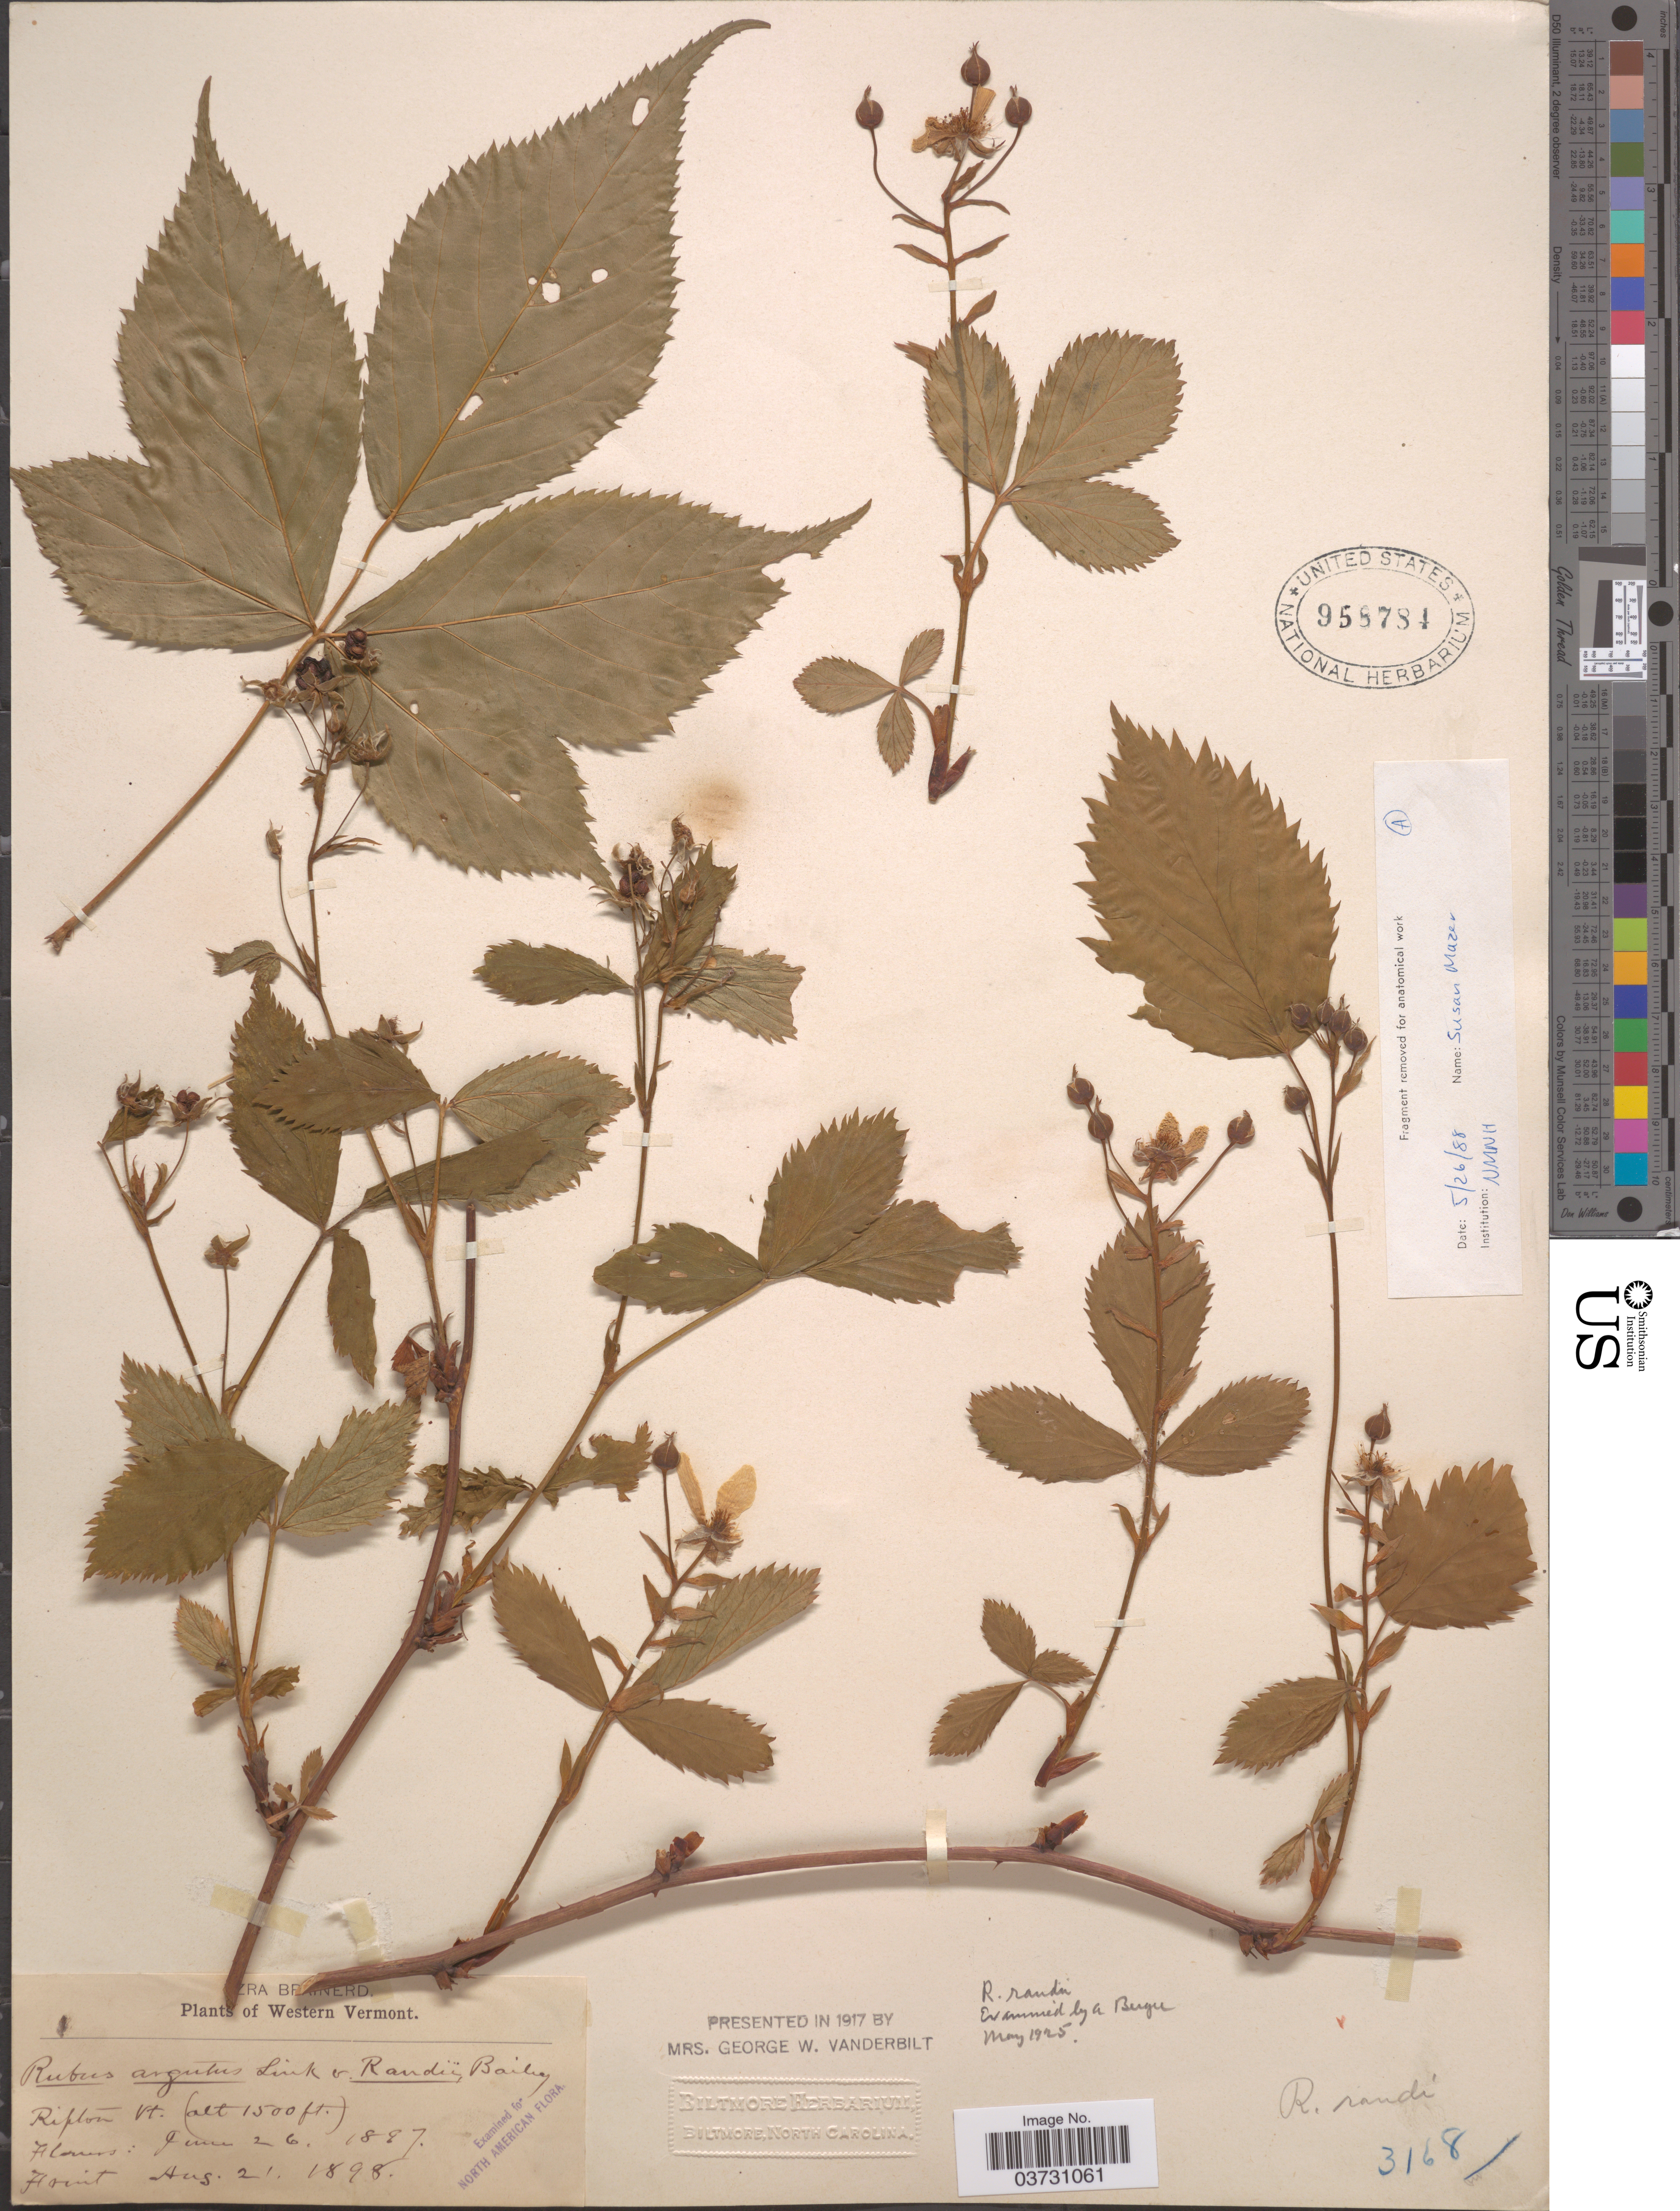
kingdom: Plantae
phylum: Tracheophyta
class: Magnoliopsida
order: Rosales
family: Rosaceae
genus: Rubus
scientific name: Rubus randii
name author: (L.H. Bailey) Rydb.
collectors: E. Brainerd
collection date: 1887-06-26/1898-08-21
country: United States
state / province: Vermont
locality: Western Vermont. Ripton.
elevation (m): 457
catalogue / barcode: US 958784